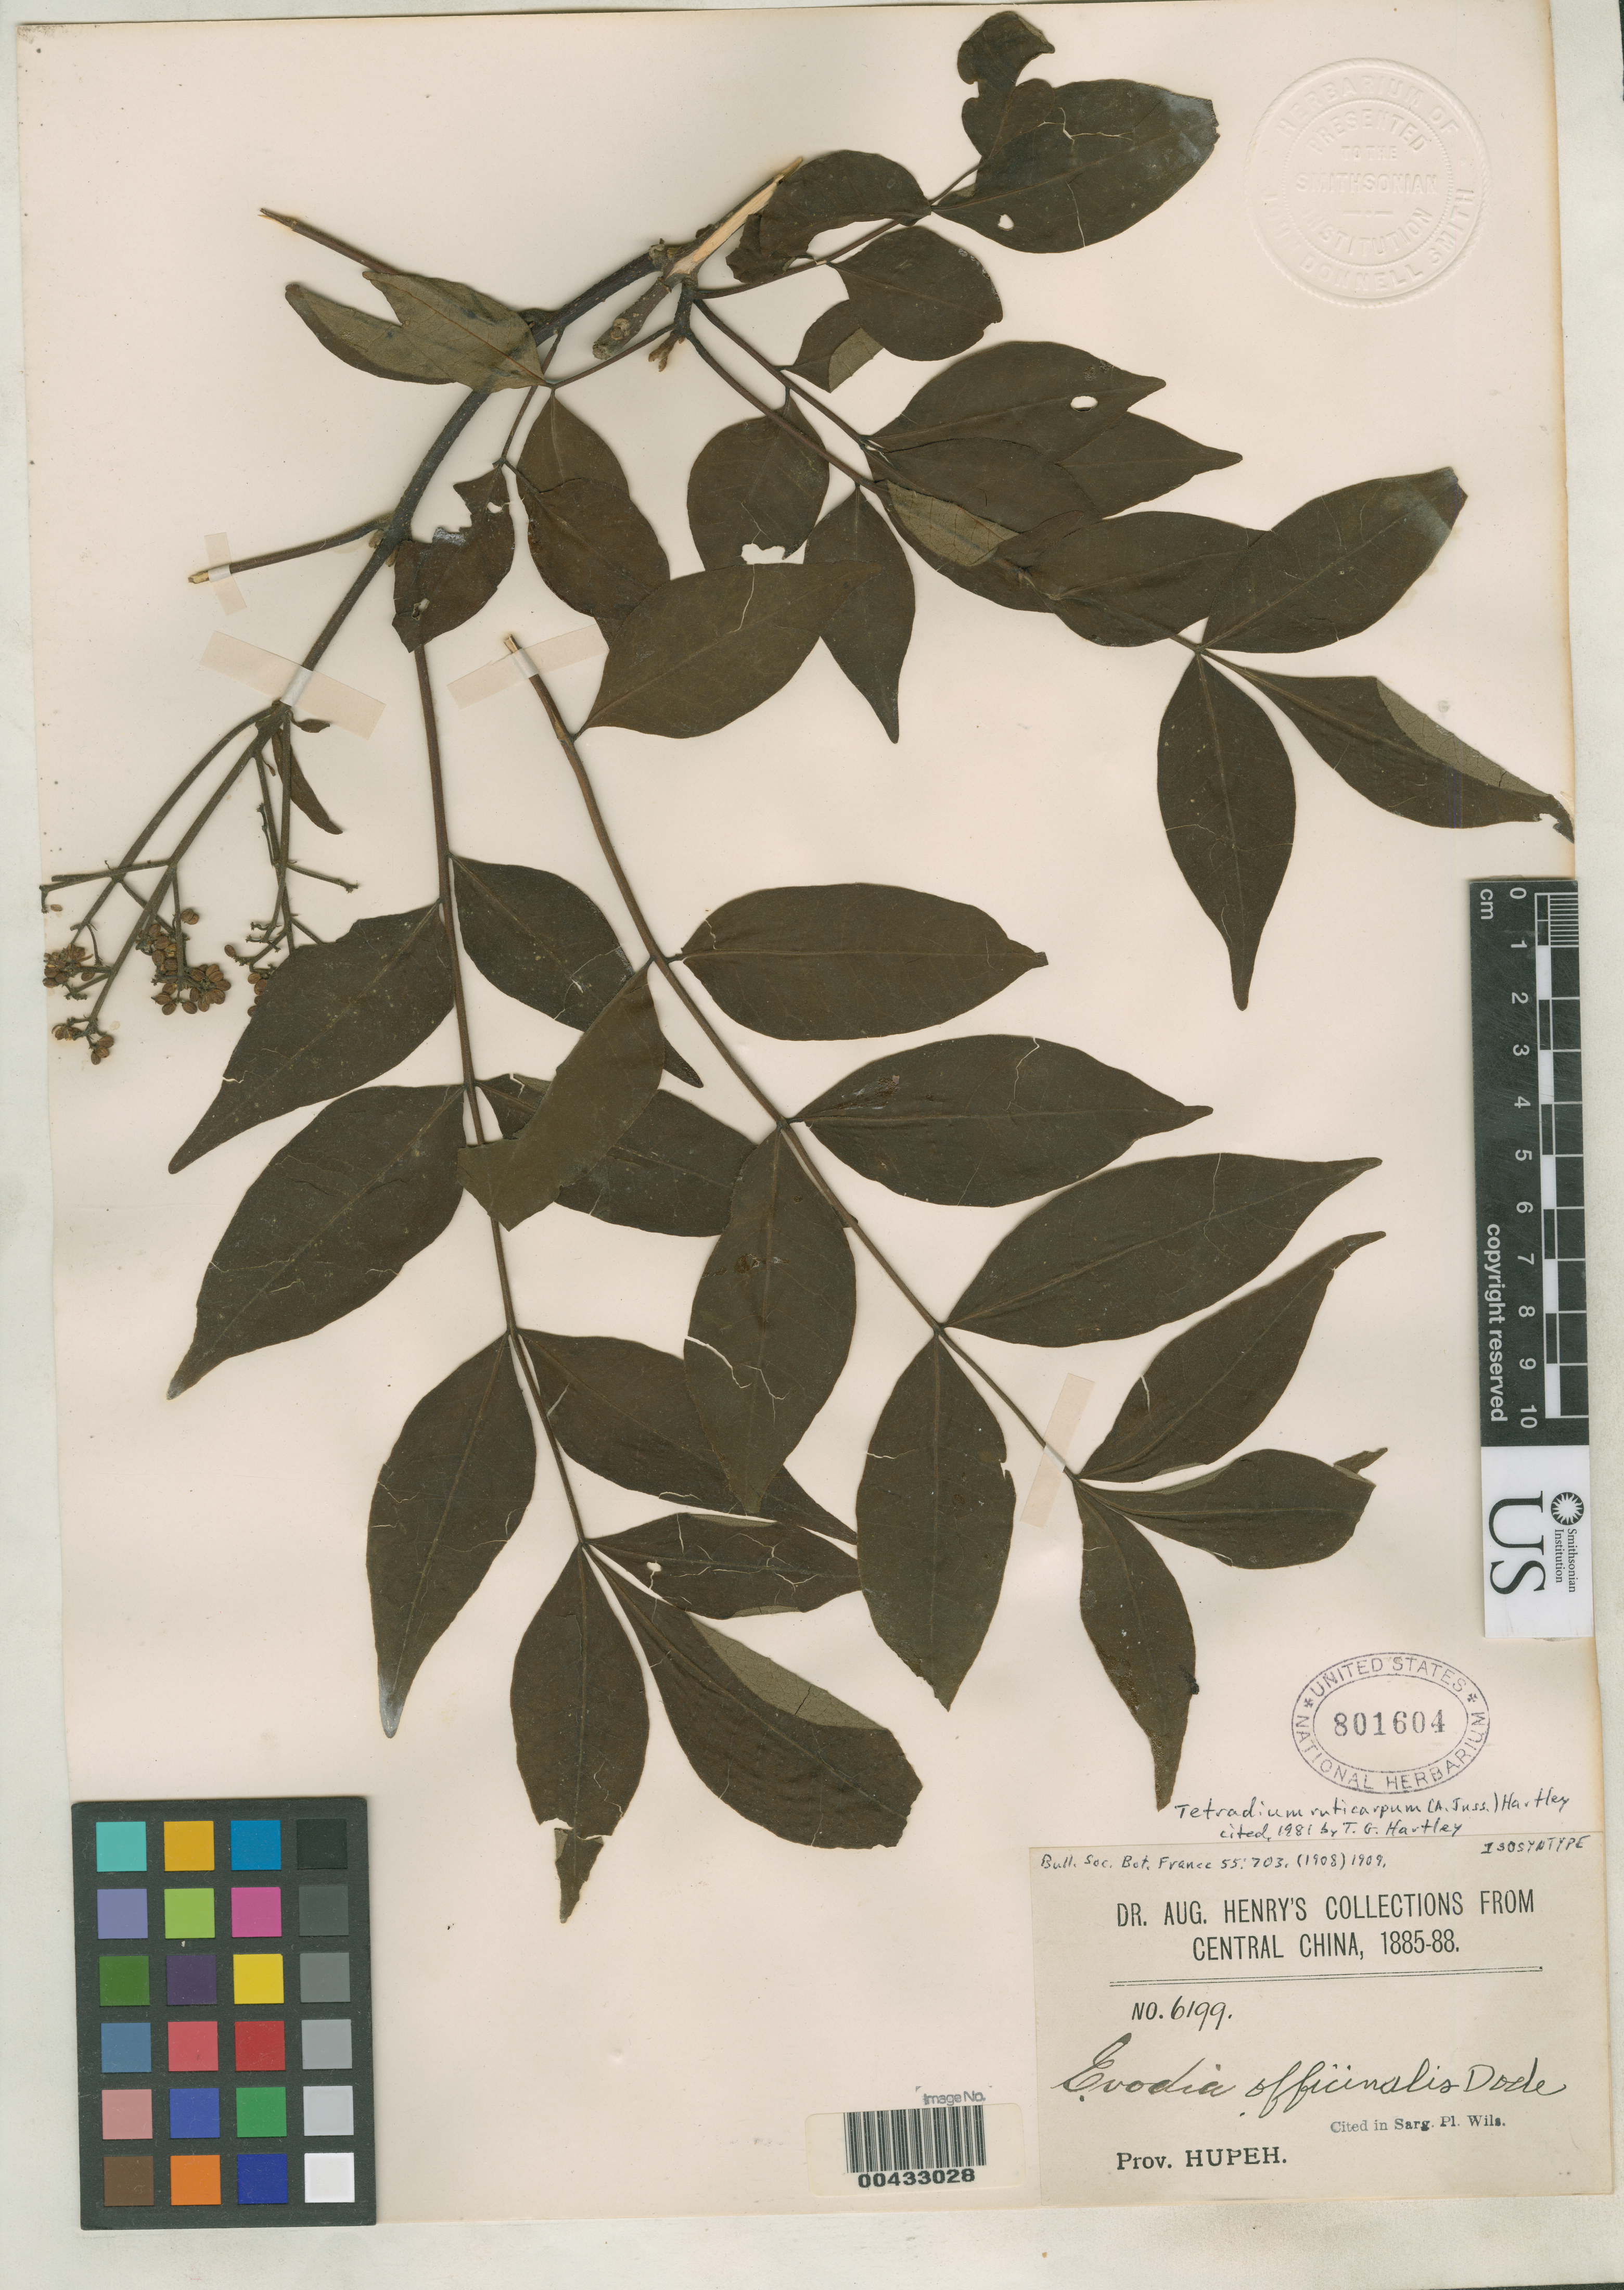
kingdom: Plantae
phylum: Tracheophyta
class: Magnoliopsida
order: Sapindales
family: Rutaceae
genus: Euodia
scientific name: Euodia officinalis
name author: Dode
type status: Isosyntype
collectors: A. Henry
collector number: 6199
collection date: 1885/1888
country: China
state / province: Hubei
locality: Central China. Prov. Hupeh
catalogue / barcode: US 801604